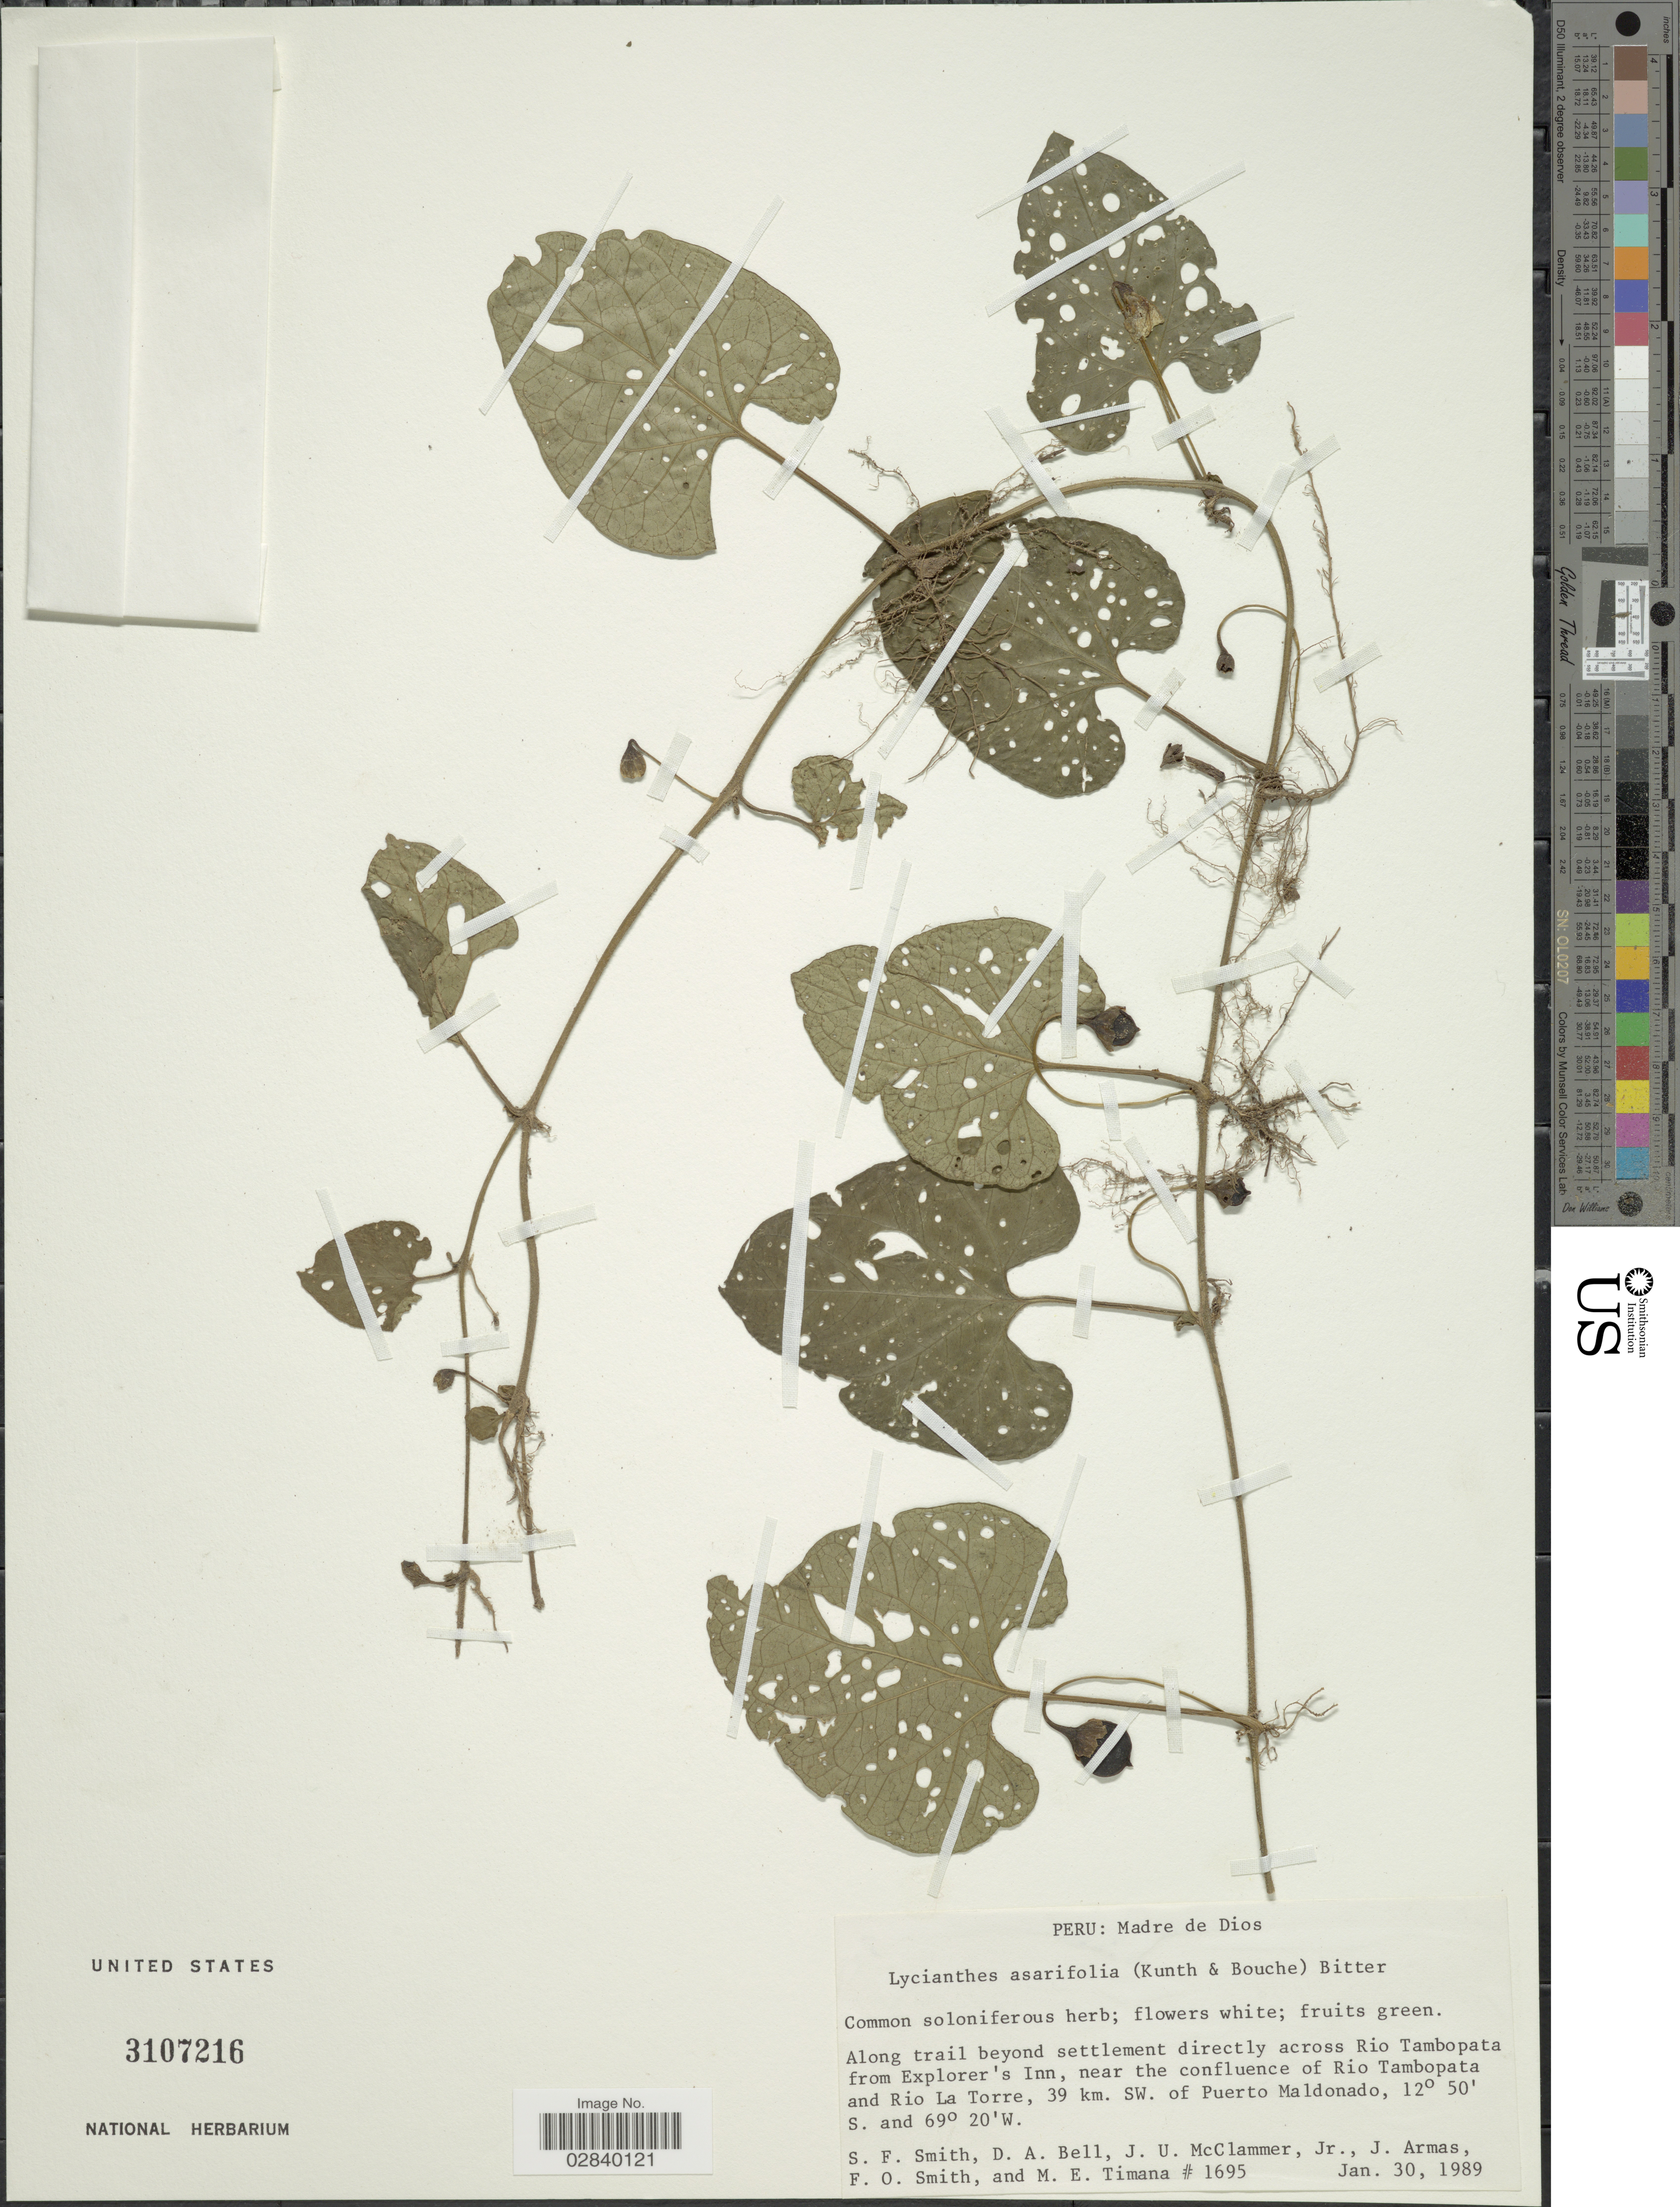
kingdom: Plantae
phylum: Tracheophyta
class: Magnoliopsida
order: Solanales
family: Solanaceae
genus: Lycianthes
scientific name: Lycianthes asarifolia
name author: (Kunth & C.D. Bouché) Bitter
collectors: S.F. Smith, D. A. Bell, J. McClammer Jr. & F. Smith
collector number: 1695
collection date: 1989-01-30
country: Peru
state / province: Madre de Dios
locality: Along trail beyond settlement directly across Rio Tambopata from Explorer's Inn, near the confluence of Río Tambopata and Rio La Torre, 39 km. SW. of Puerto Maldonado.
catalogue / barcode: US 3107216